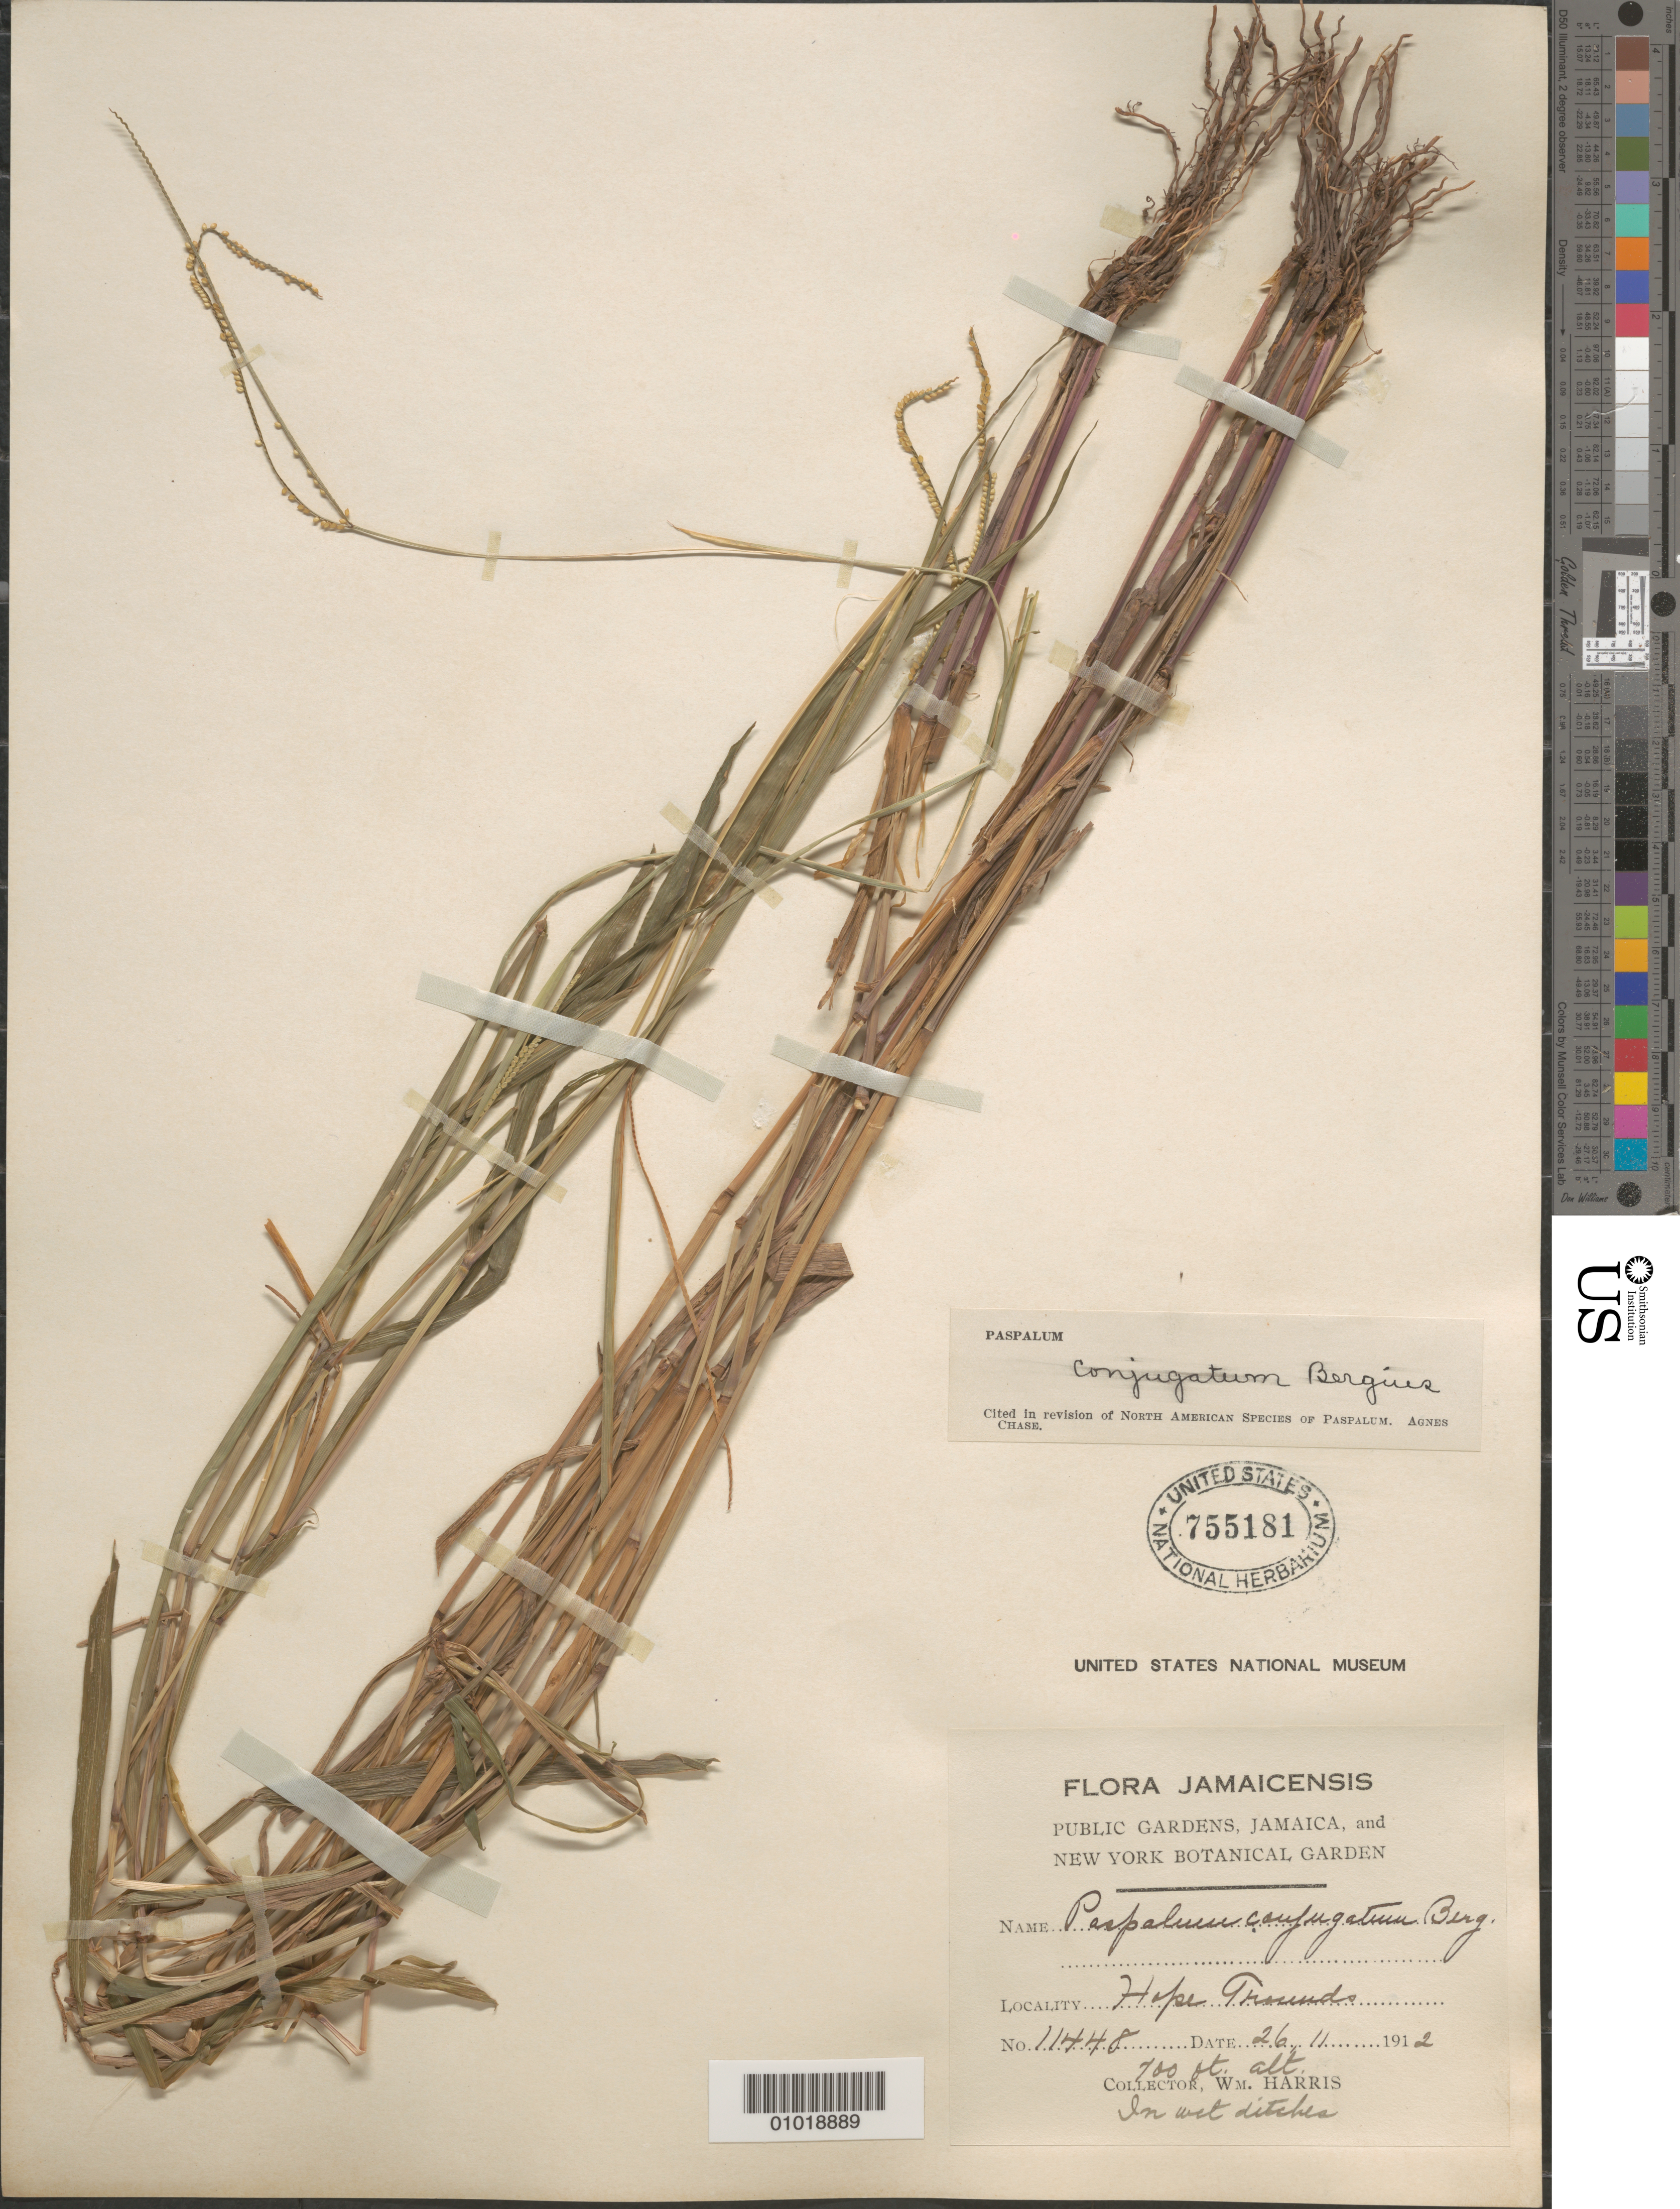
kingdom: Plantae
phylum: Tracheophyta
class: Liliopsida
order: Poales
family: Poaceae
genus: Paspalum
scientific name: Paspalum conjugatum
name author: P.J. Bergius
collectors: W. Harris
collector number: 11448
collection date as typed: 26 Nov 1912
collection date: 1912-11-26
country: Jamaica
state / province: Saint Andrew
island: Jamaica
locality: Hope Garden grounds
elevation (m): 213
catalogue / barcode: US 755181